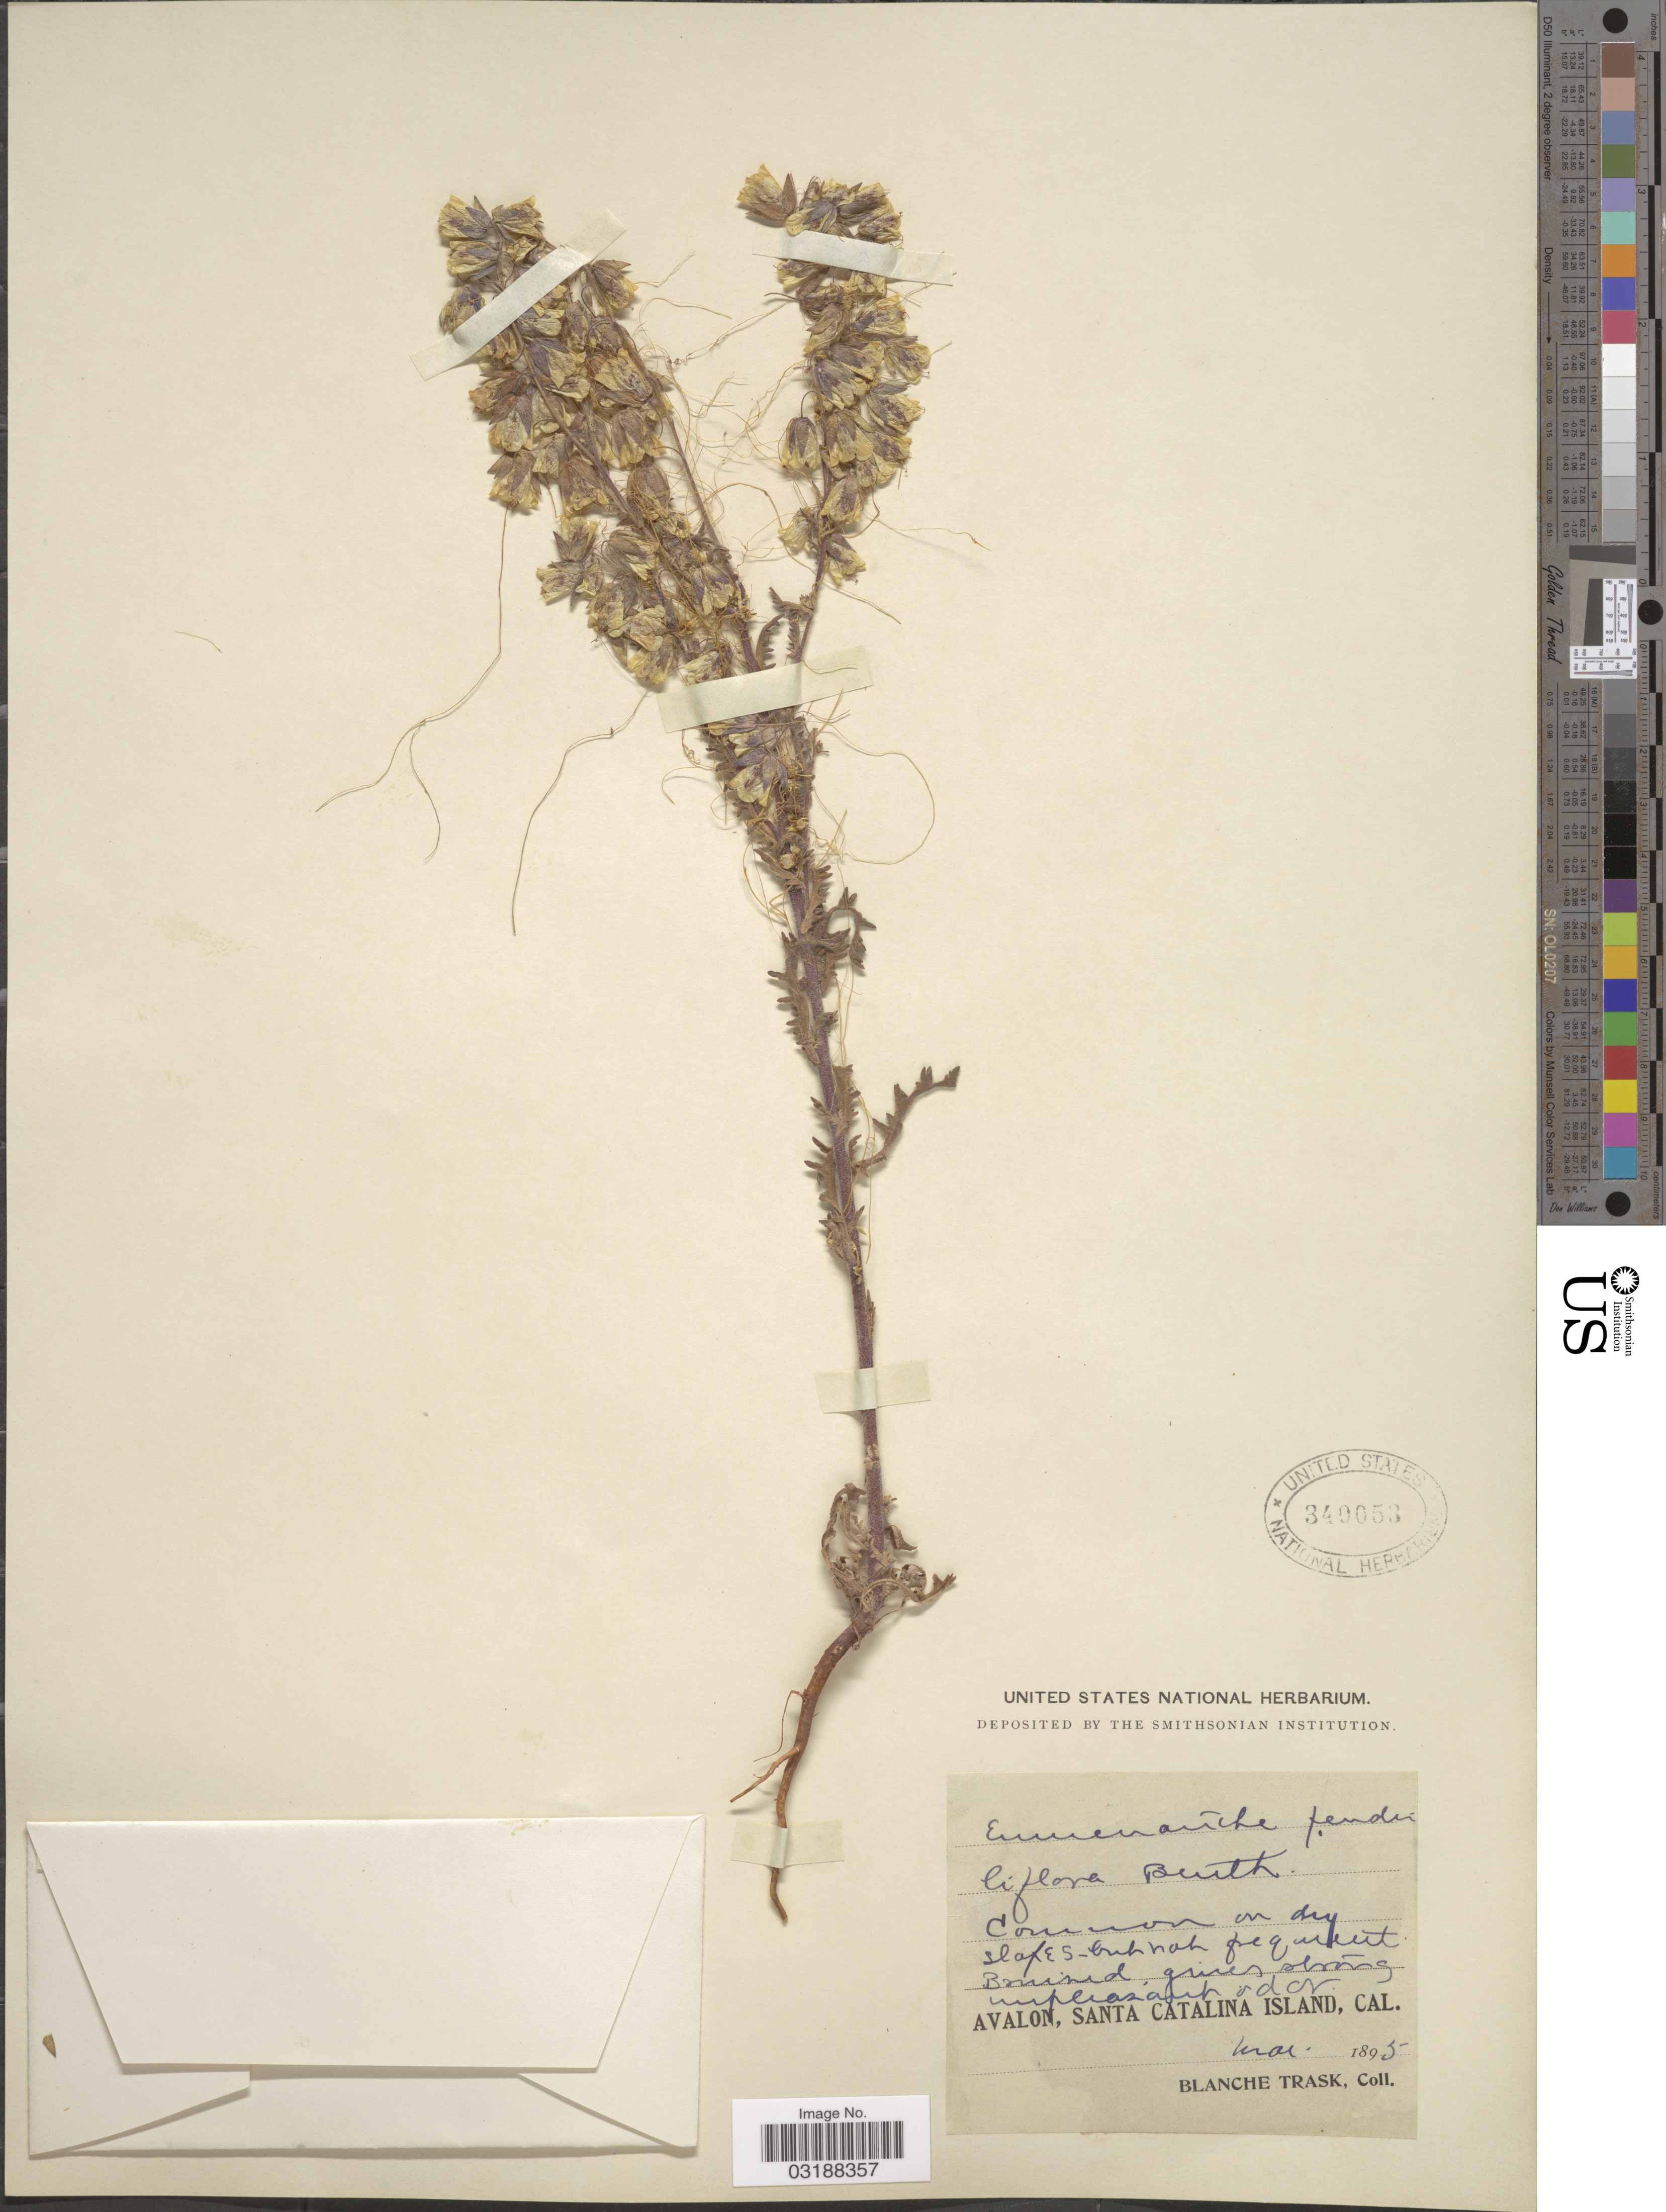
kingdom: Plantae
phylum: Tracheophyta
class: Magnoliopsida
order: Boraginales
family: Hydrophyllaceae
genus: Emmenanthe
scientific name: Emmenanthe penduliflora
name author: Benth.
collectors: B. Trask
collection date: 1895-03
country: United States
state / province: California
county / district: Los Angeles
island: Santa Catalina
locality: Avalon, Santa Catalina Island, Cal.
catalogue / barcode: US 340053